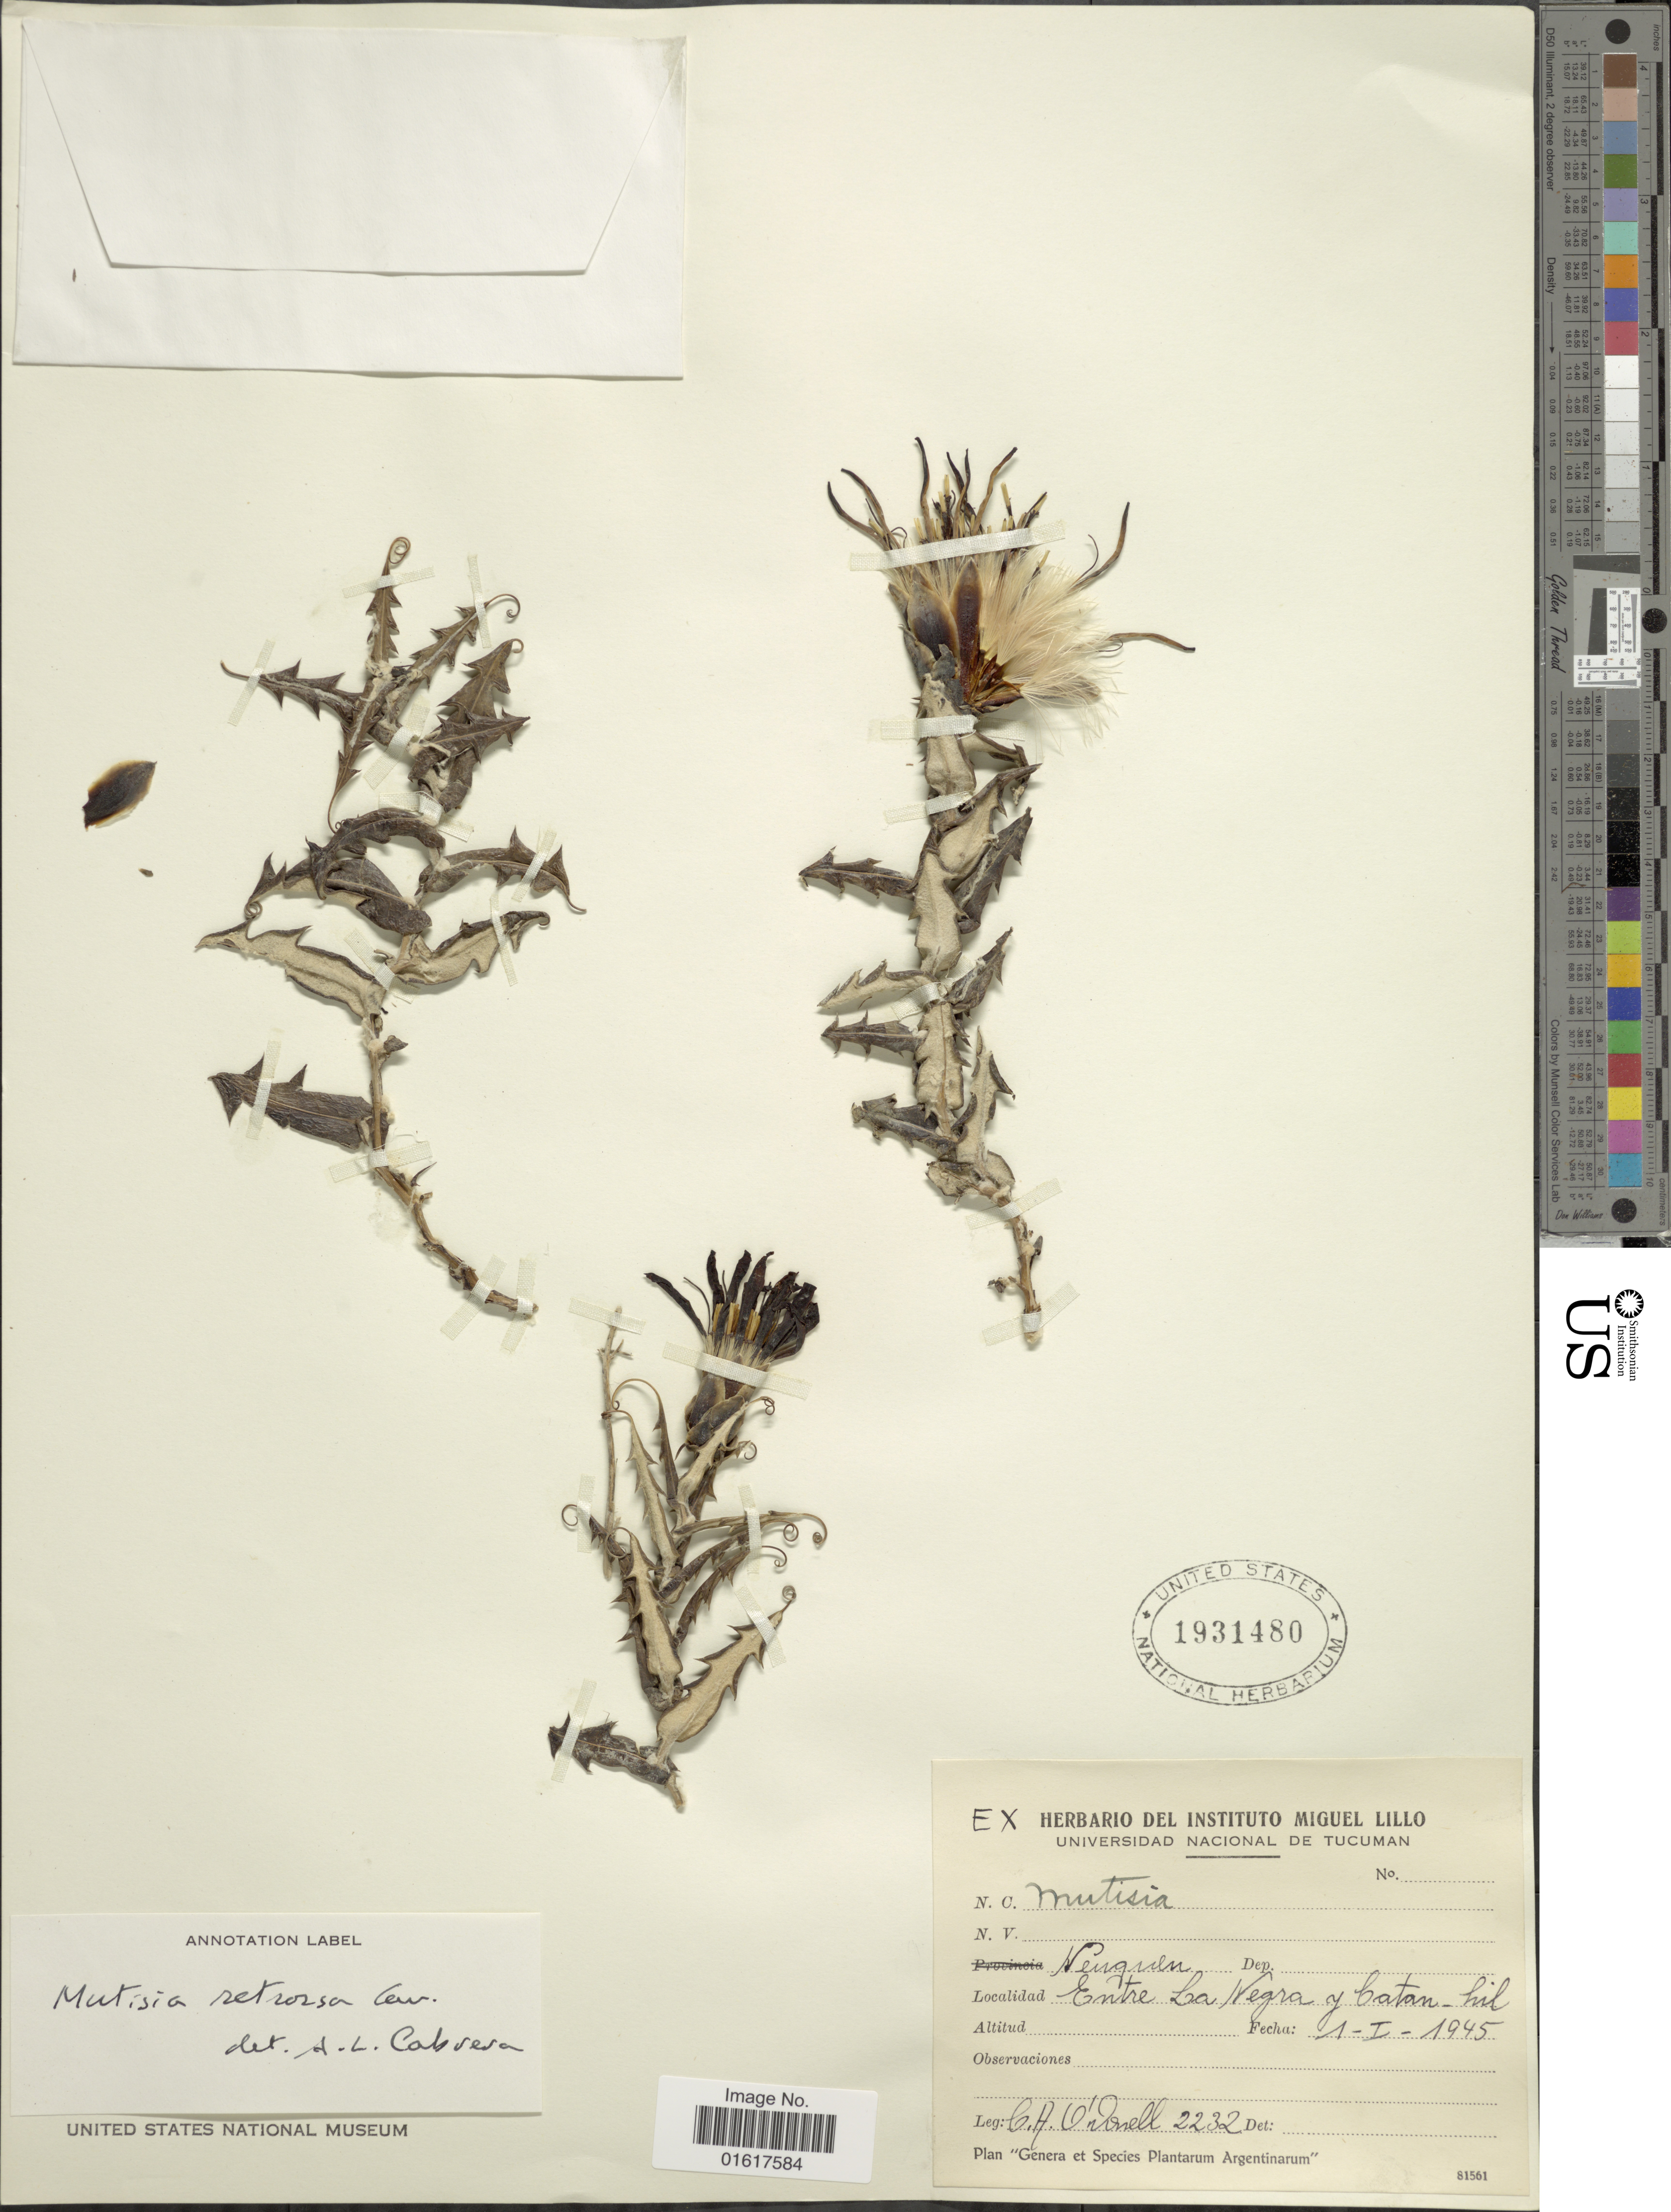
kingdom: Plantae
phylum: Tracheophyta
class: Magnoliopsida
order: Asterales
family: Asteraceae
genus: Mutisia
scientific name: Mutisia retrorsa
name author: Cav.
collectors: C. A. O'Donell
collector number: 2232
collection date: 1945-01-01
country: Argentina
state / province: Neuquen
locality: Entre La Negra y Catan-hil.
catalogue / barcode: US 1931480